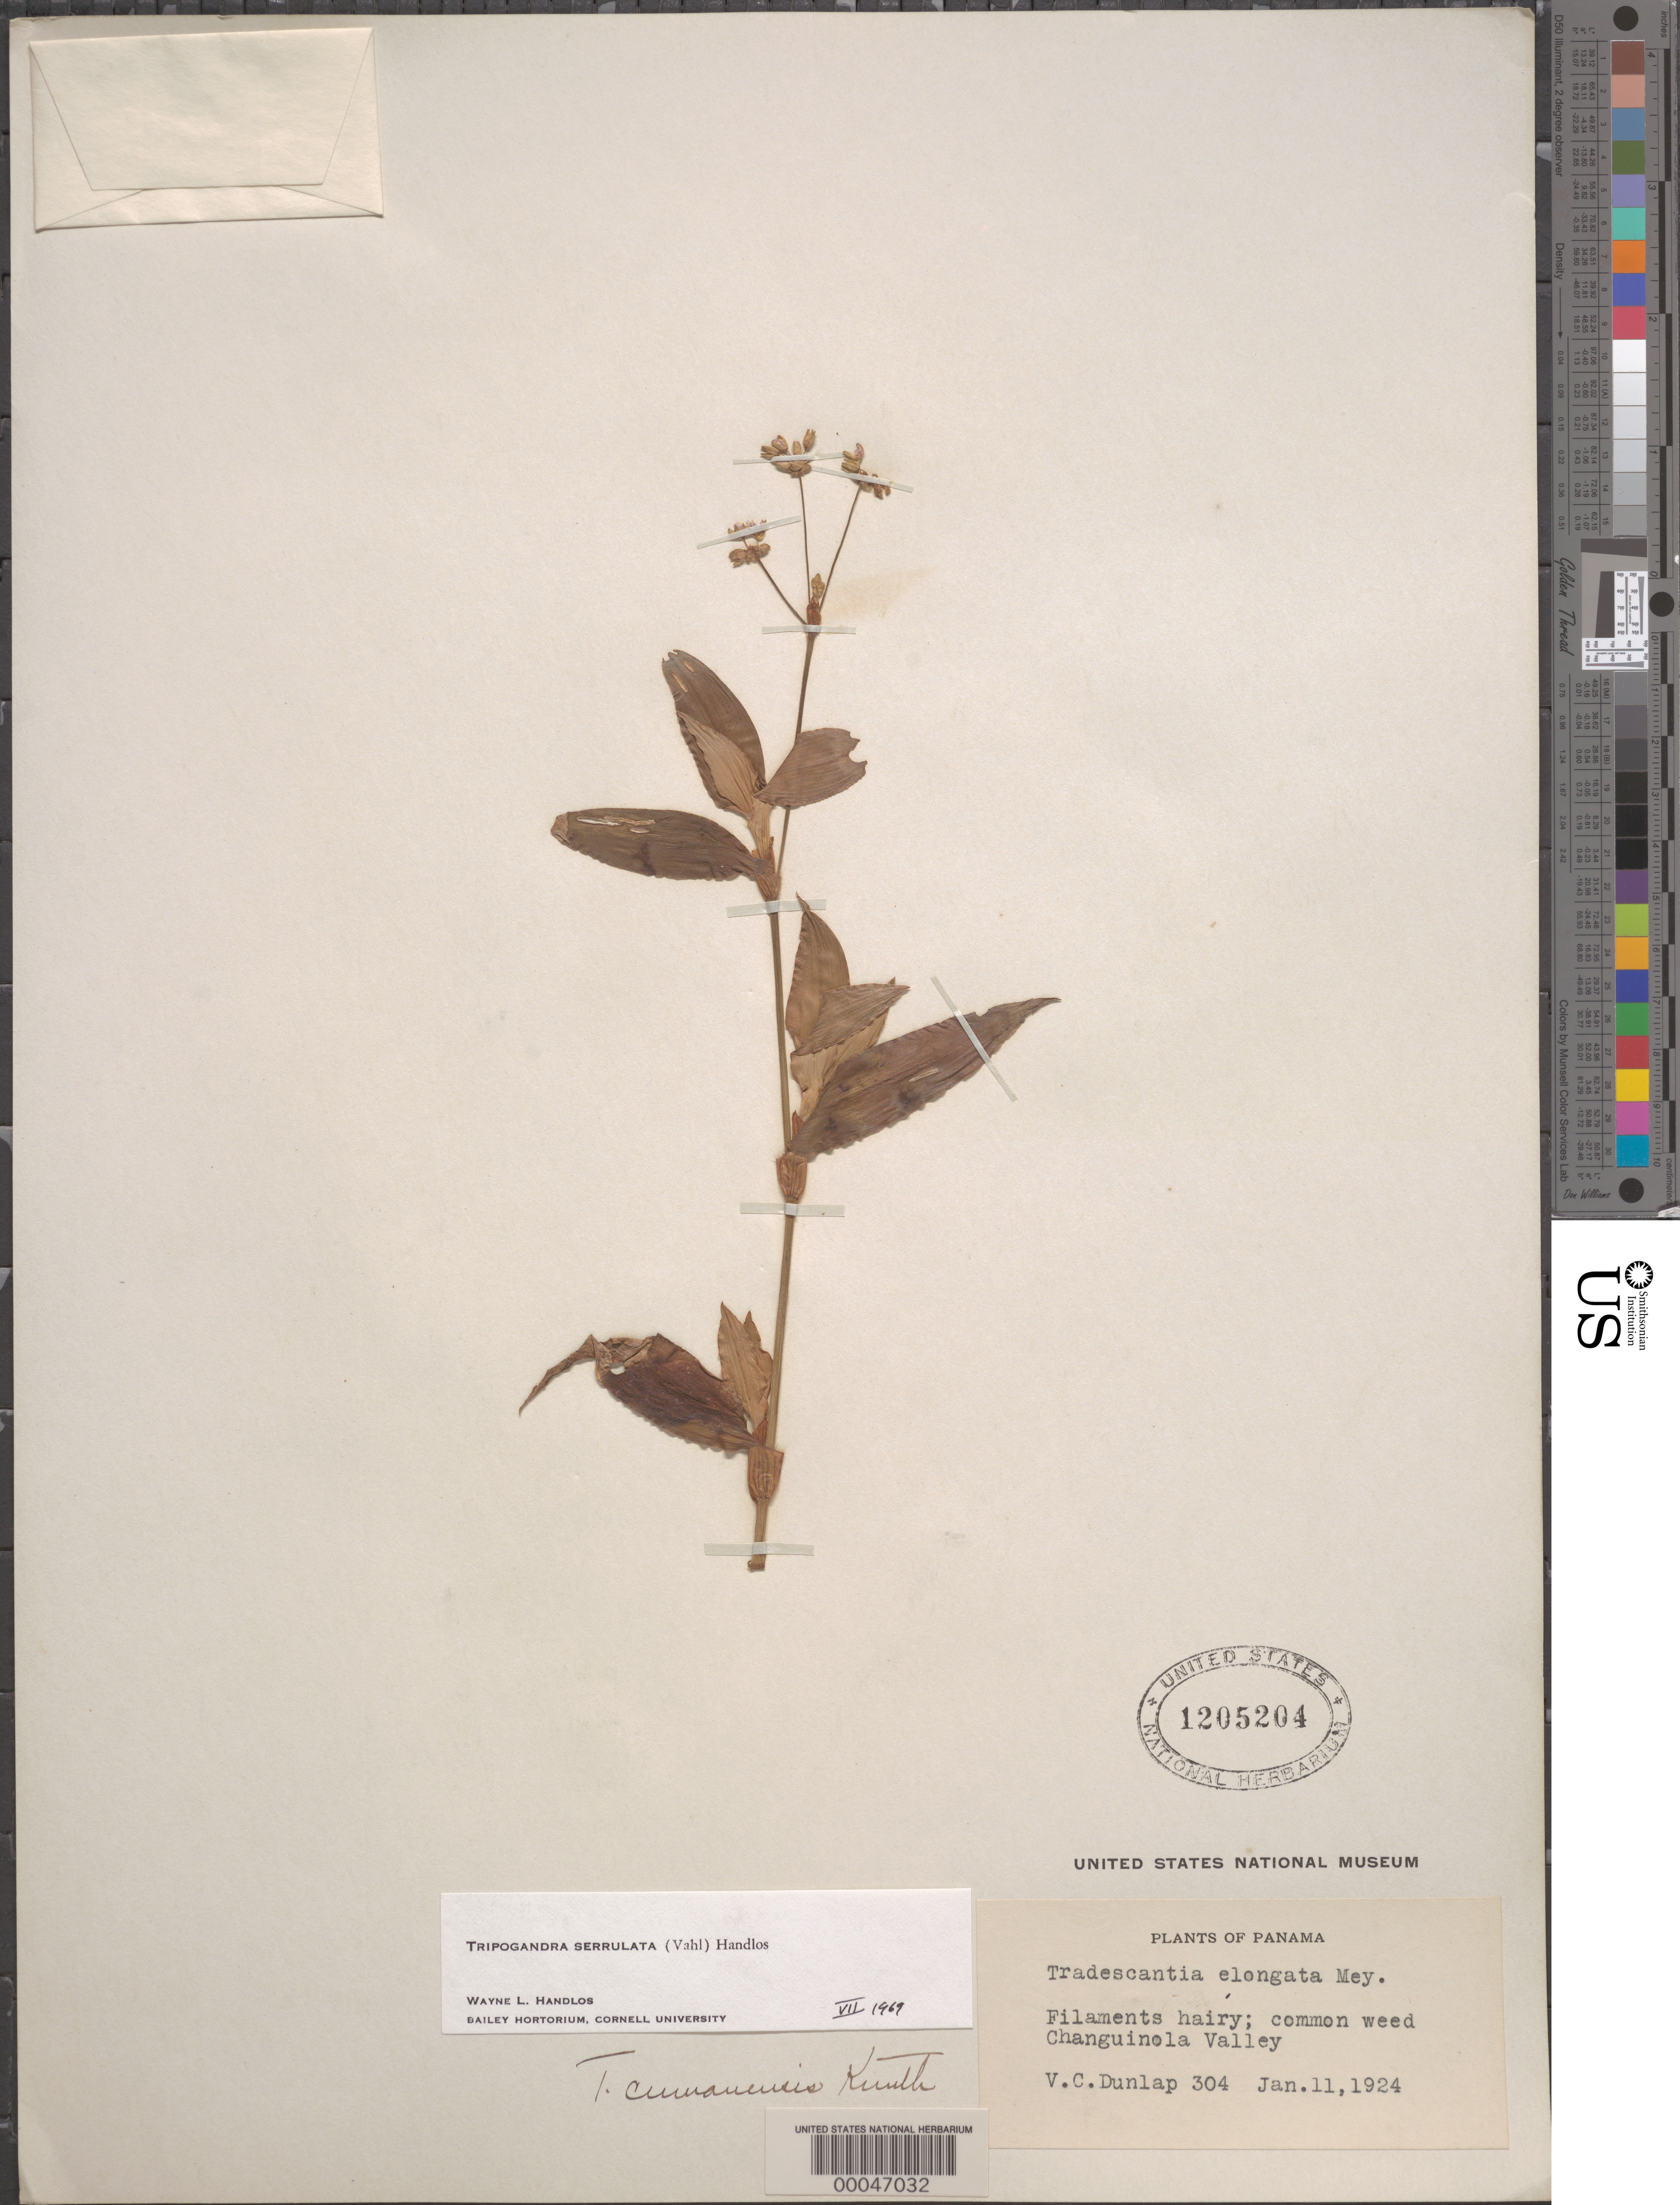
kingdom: Plantae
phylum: Tracheophyta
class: Liliopsida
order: Commelinales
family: Commelinaceae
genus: Tripogandra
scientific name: Tripogandra serrulata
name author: (Vahl) Handlos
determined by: Handlos, W. L.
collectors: V. C. Dunlap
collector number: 304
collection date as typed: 11 Jan 1924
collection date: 1924-01-11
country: Panama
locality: Changuinola Valley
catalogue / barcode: US 1205204